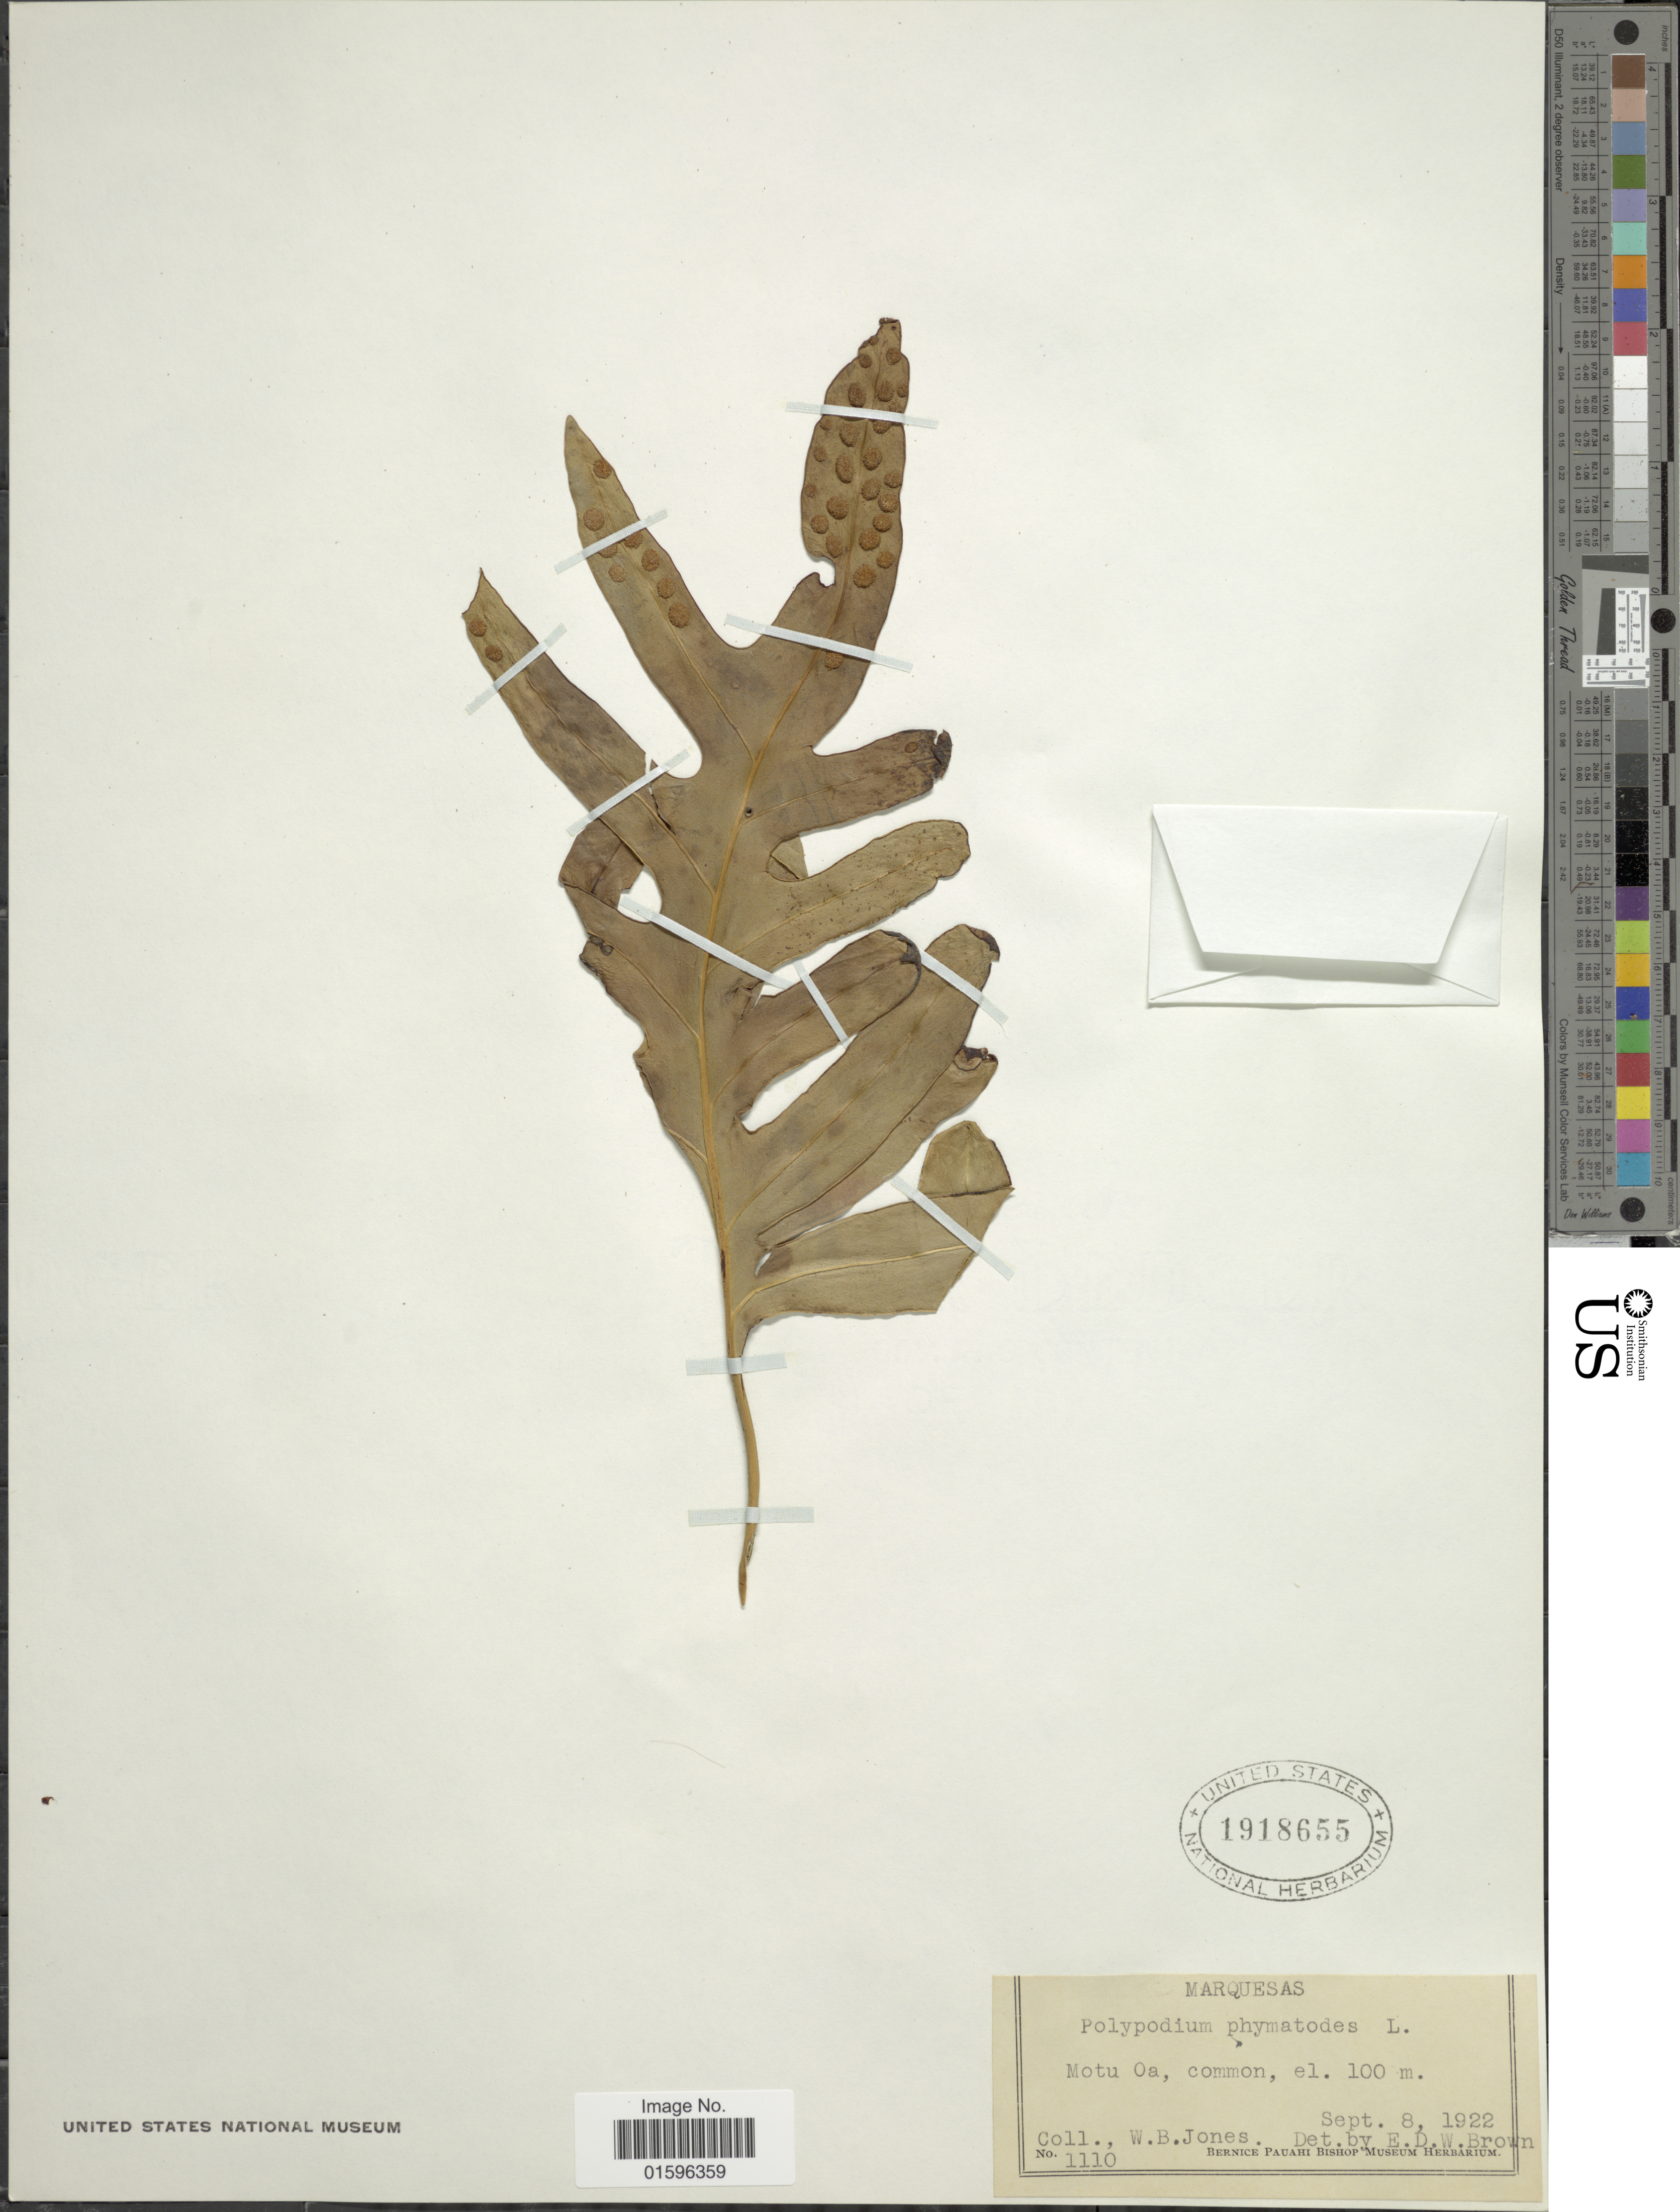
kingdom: Plantae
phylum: Tracheophyta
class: Polypodiopsida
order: Polypodiales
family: Polypodiaceae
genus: Polypodium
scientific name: Polypodium scolopendria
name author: Burm. f.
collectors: W. B. Jones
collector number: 1110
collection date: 1922-09-08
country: French Polynesia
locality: Marquesas, Motu Oa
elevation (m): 100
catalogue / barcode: US 1918655